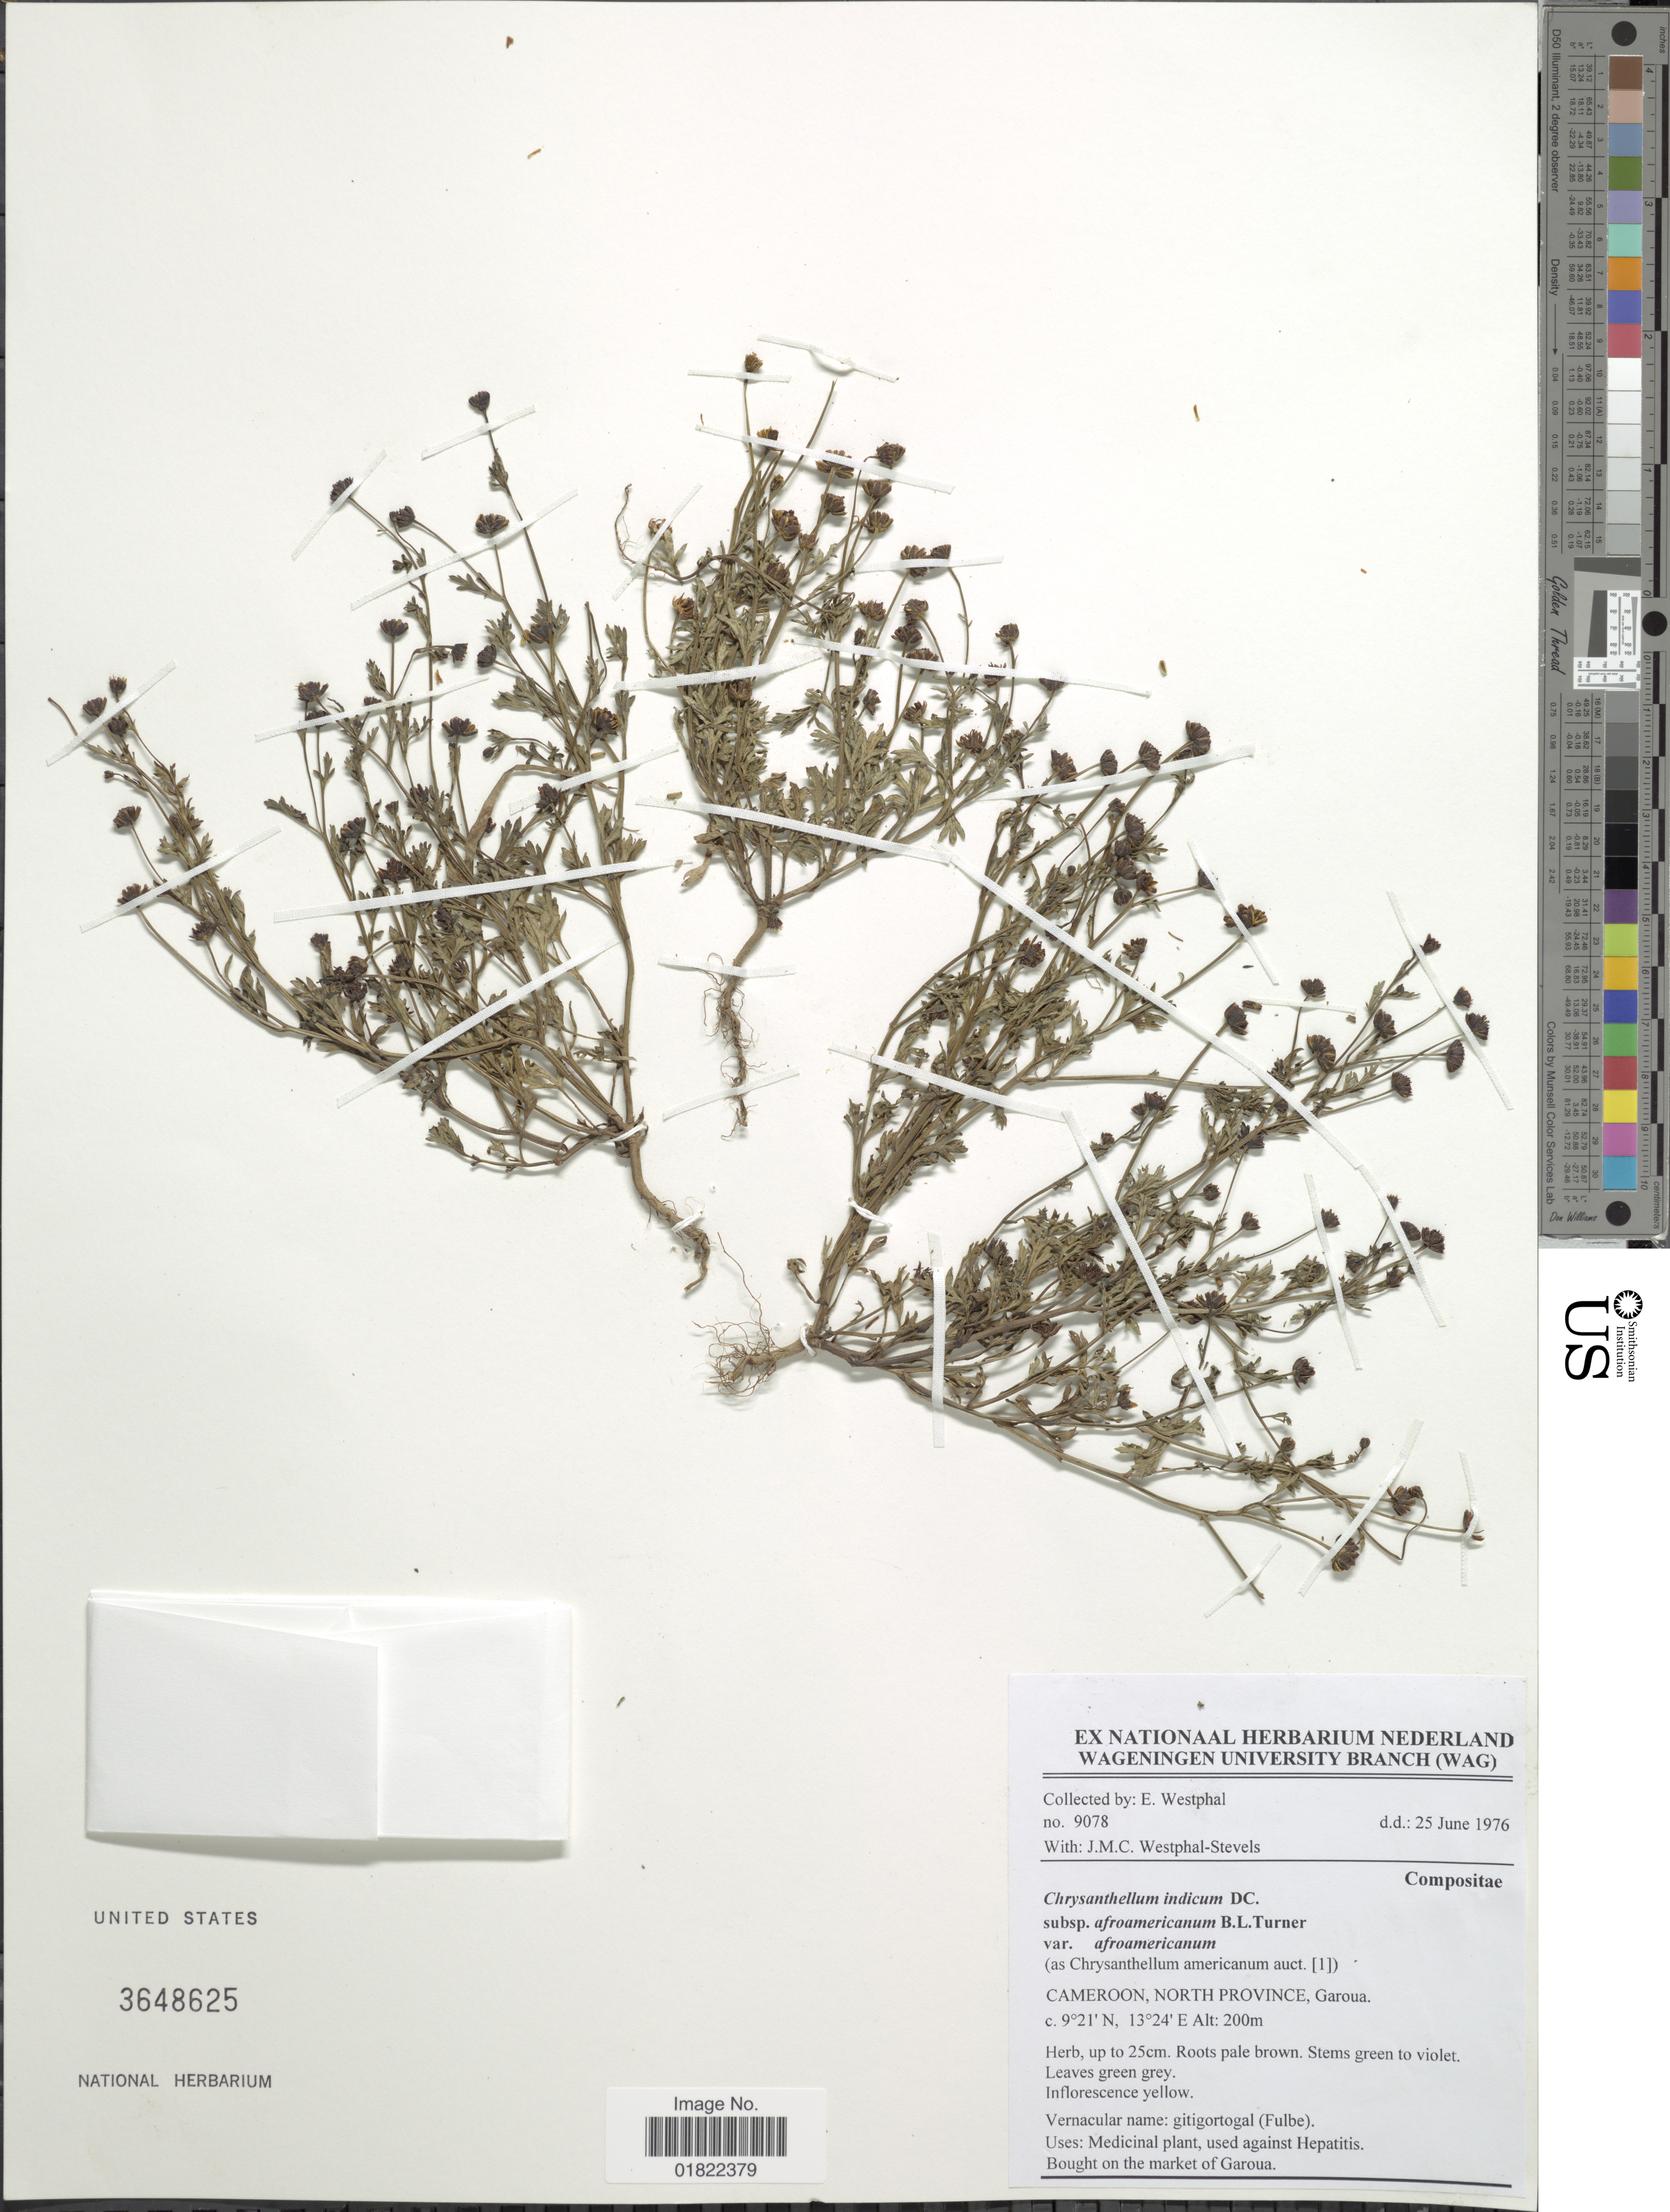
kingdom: Plantae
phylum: Tracheophyta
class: Magnoliopsida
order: Asterales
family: Asteraceae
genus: Chrysanthemum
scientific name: Chrysanthemum indicum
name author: L.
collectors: E. Westphal & J. Westphal-Stevels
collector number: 9078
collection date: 1976-06-25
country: Cameroon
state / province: Nord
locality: Cameroon, North Province, Garoua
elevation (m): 200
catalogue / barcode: US 3648625